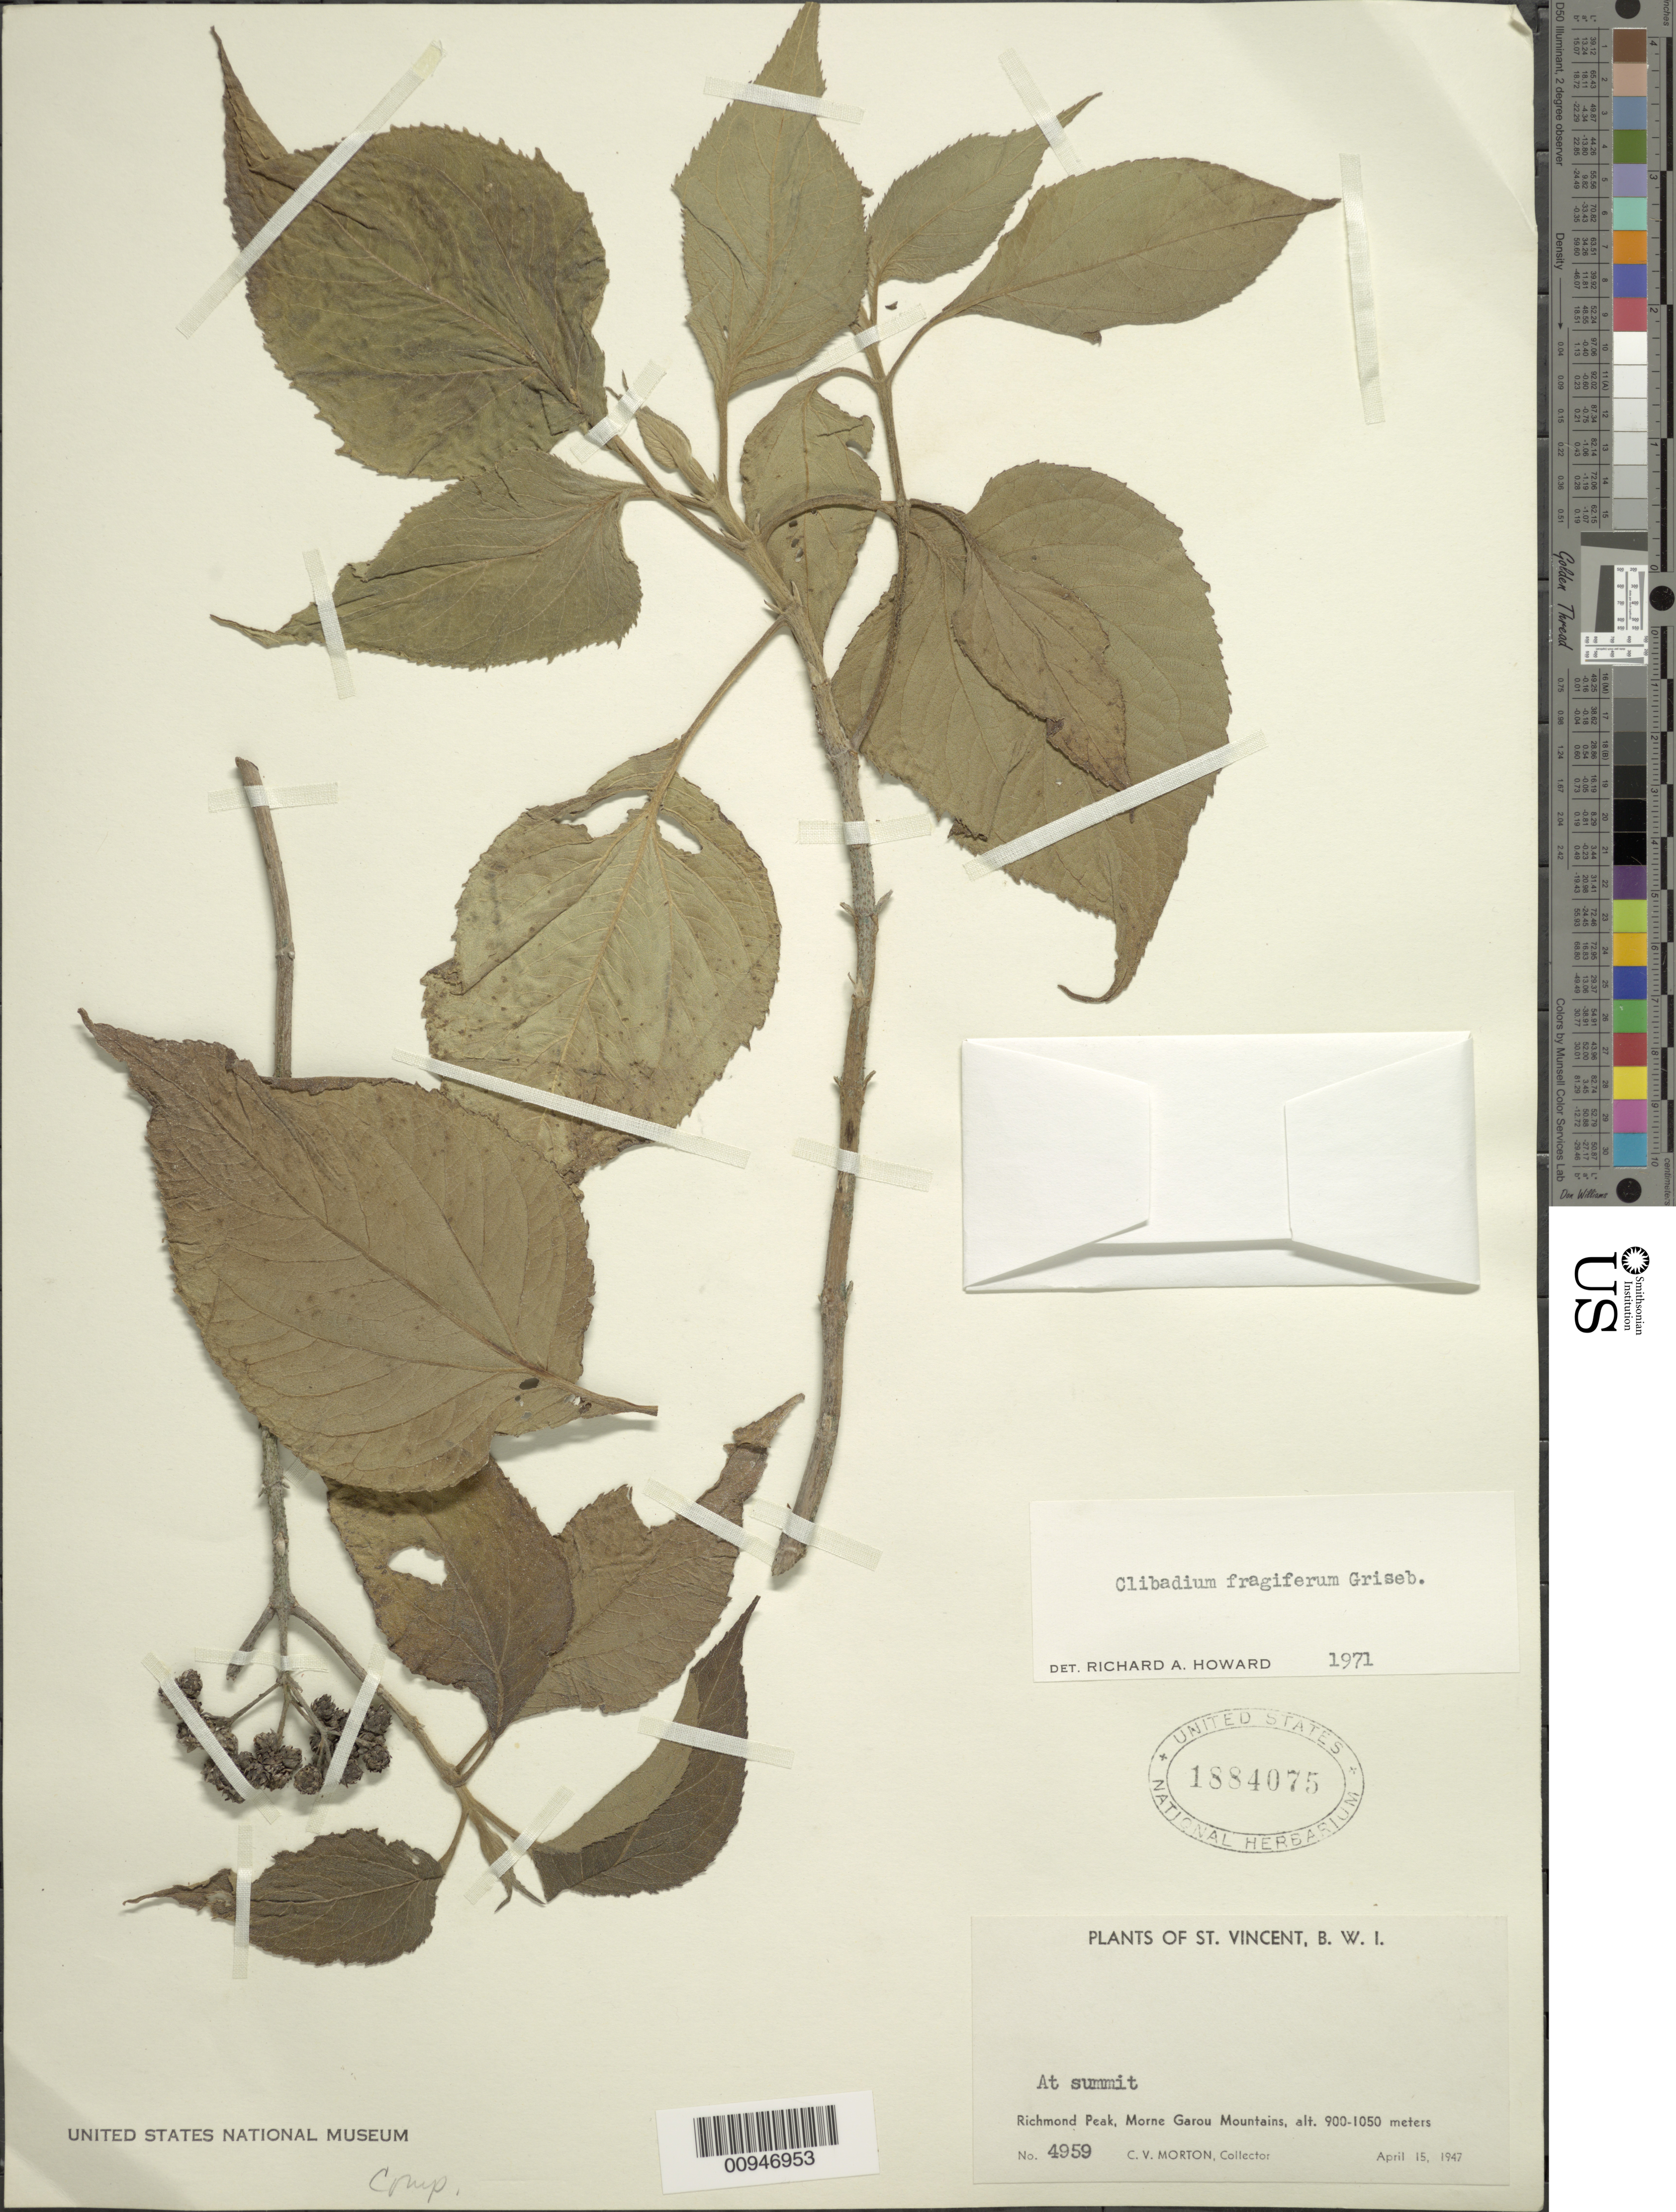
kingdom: Plantae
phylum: Tracheophyta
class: Magnoliopsida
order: Asterales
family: Asteraceae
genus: Clibadium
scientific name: Clibadium fragiferum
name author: Griseb.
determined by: Howard, R. S.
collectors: C. V. Morton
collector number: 4956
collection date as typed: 15 Apr 1947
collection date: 1947-04-15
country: St. Vincent - Grenadines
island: St. Vincent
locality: Richmond Peak, Morne Garou Mountains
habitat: At summit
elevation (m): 900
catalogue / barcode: US 1884075